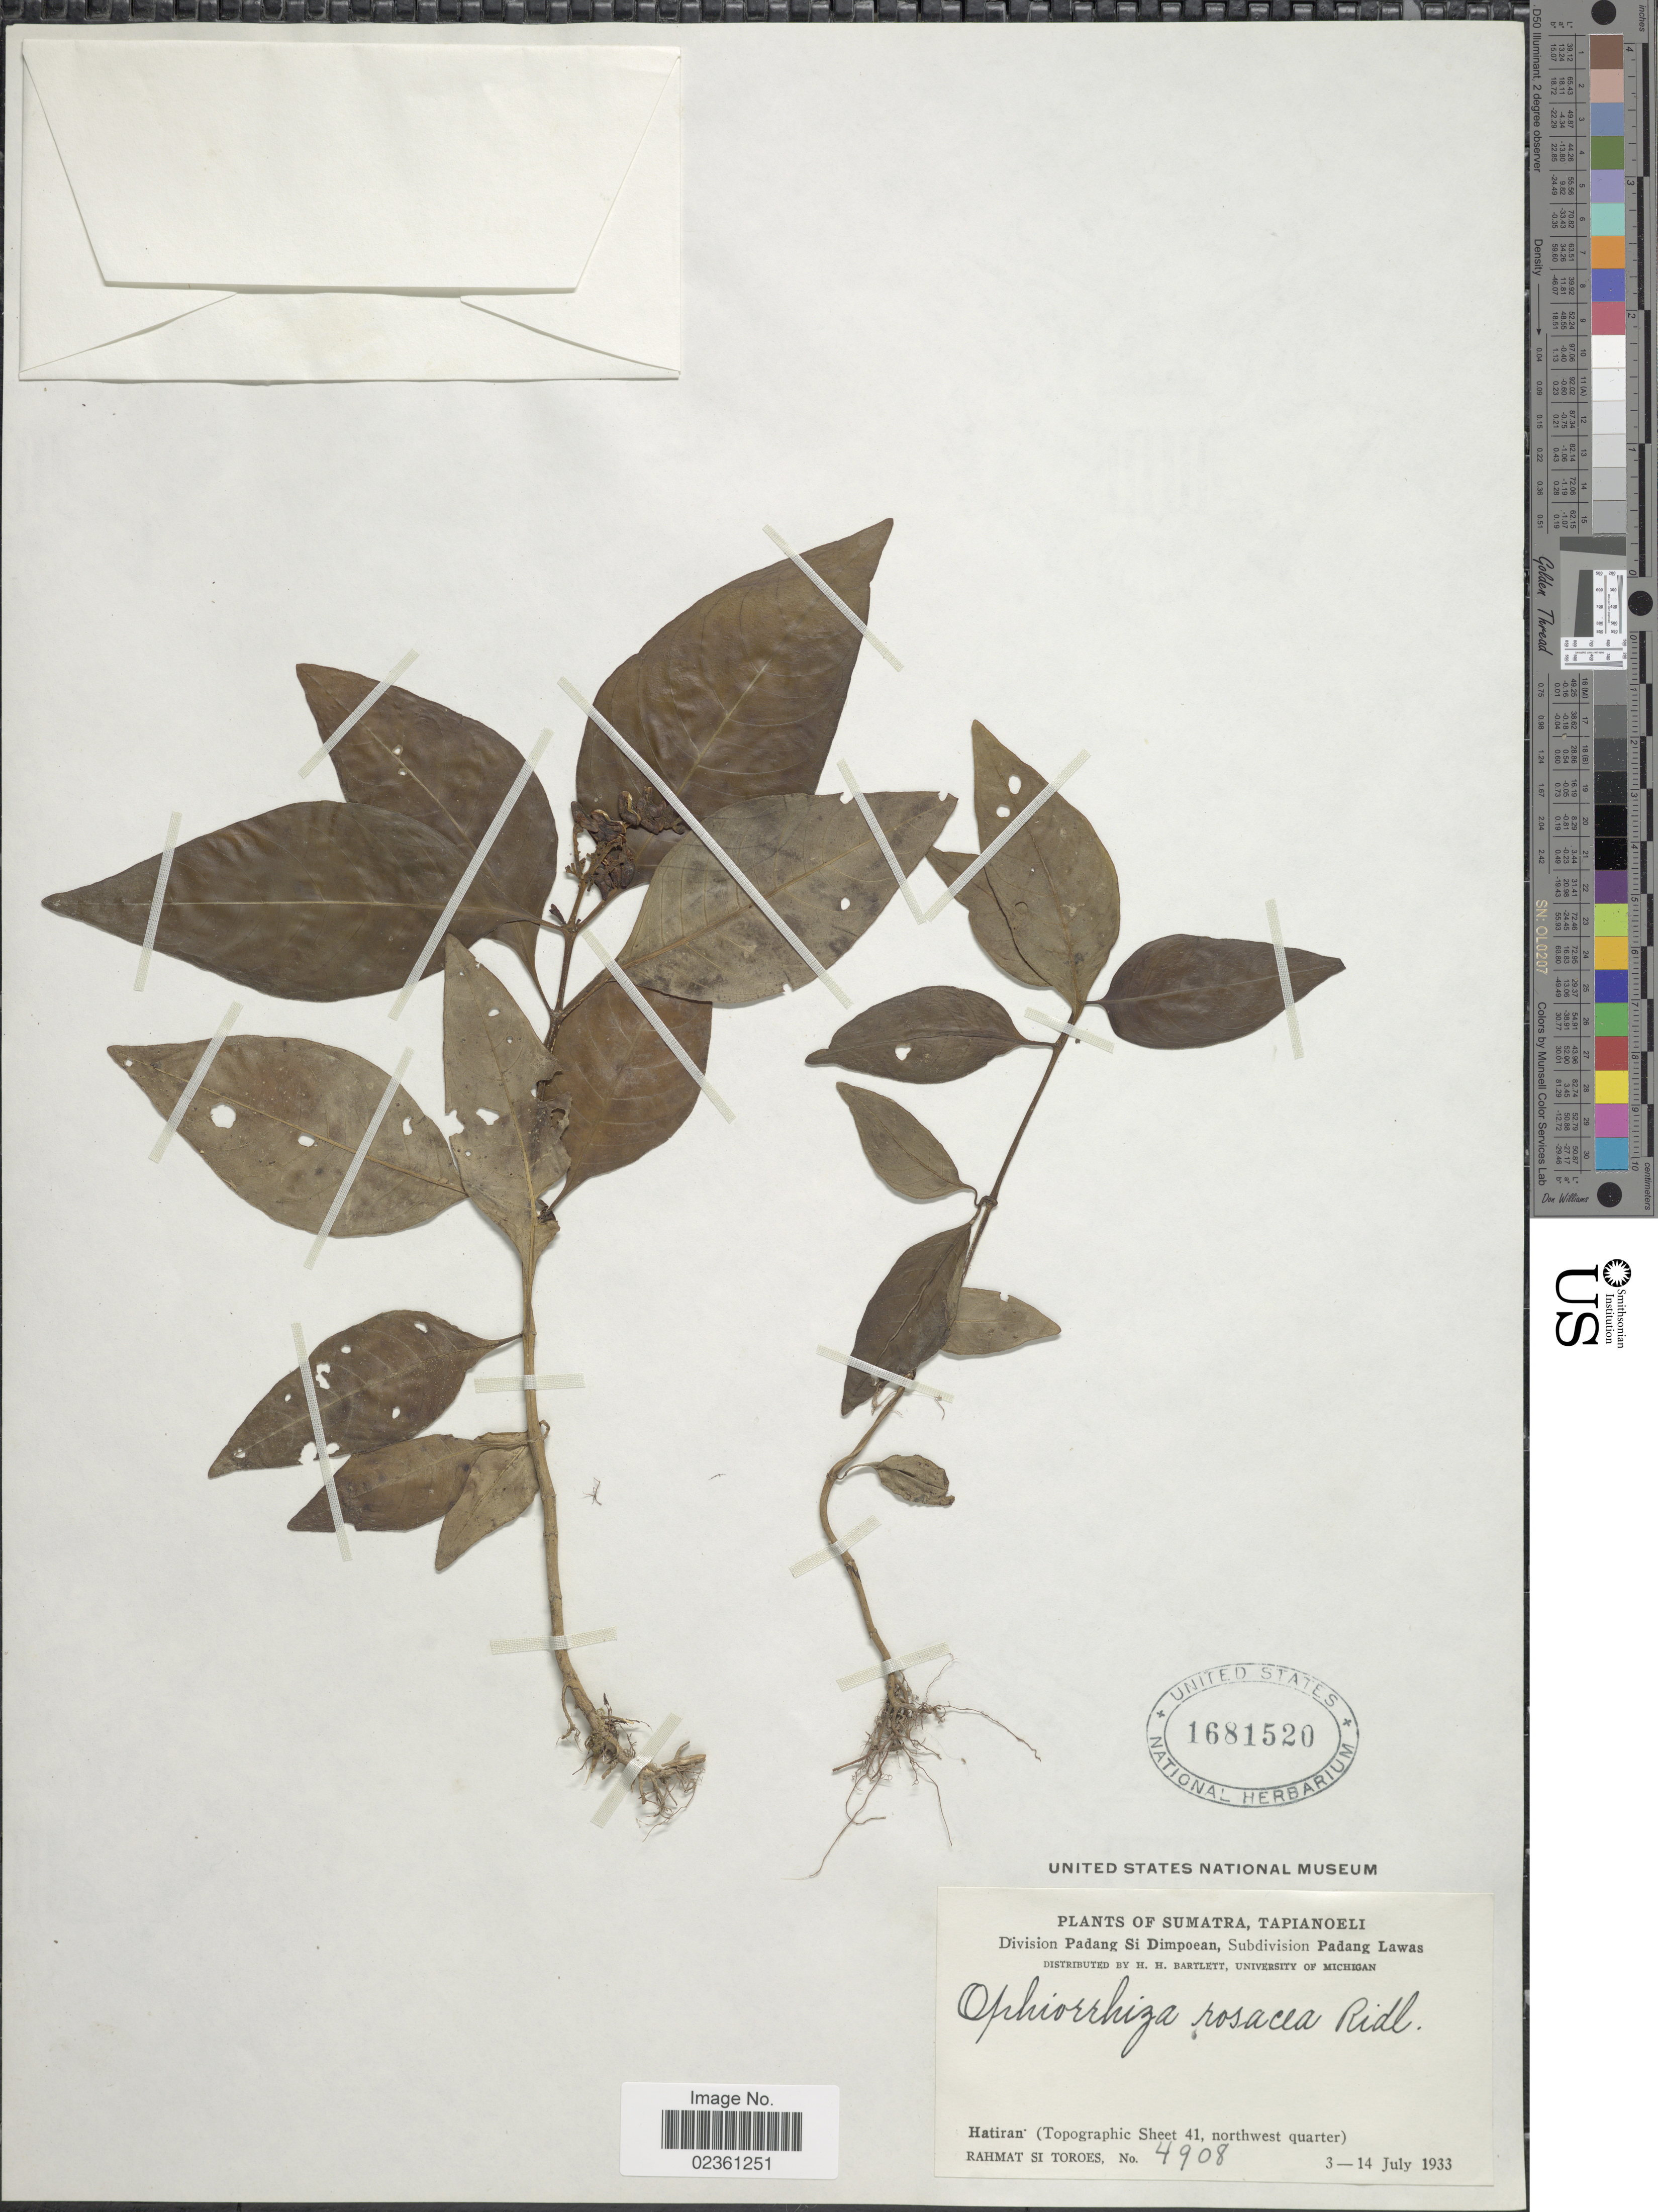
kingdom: Plantae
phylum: Tracheophyta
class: Magnoliopsida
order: Gentianales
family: Rubiaceae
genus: Ophiorrhiza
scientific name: Ophiorrhiza rosacea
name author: Ridl.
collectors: Rahmat Si Boeea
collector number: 4908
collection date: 1933-07-03/1933-07-14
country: Indonesia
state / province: Sumatra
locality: Tapianoeli, Division Padang Si Dimpoean, Subdivision Padang Lawas, Hatiran (Topographic Sheet 41, northwest quarter)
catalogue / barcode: US 1681520